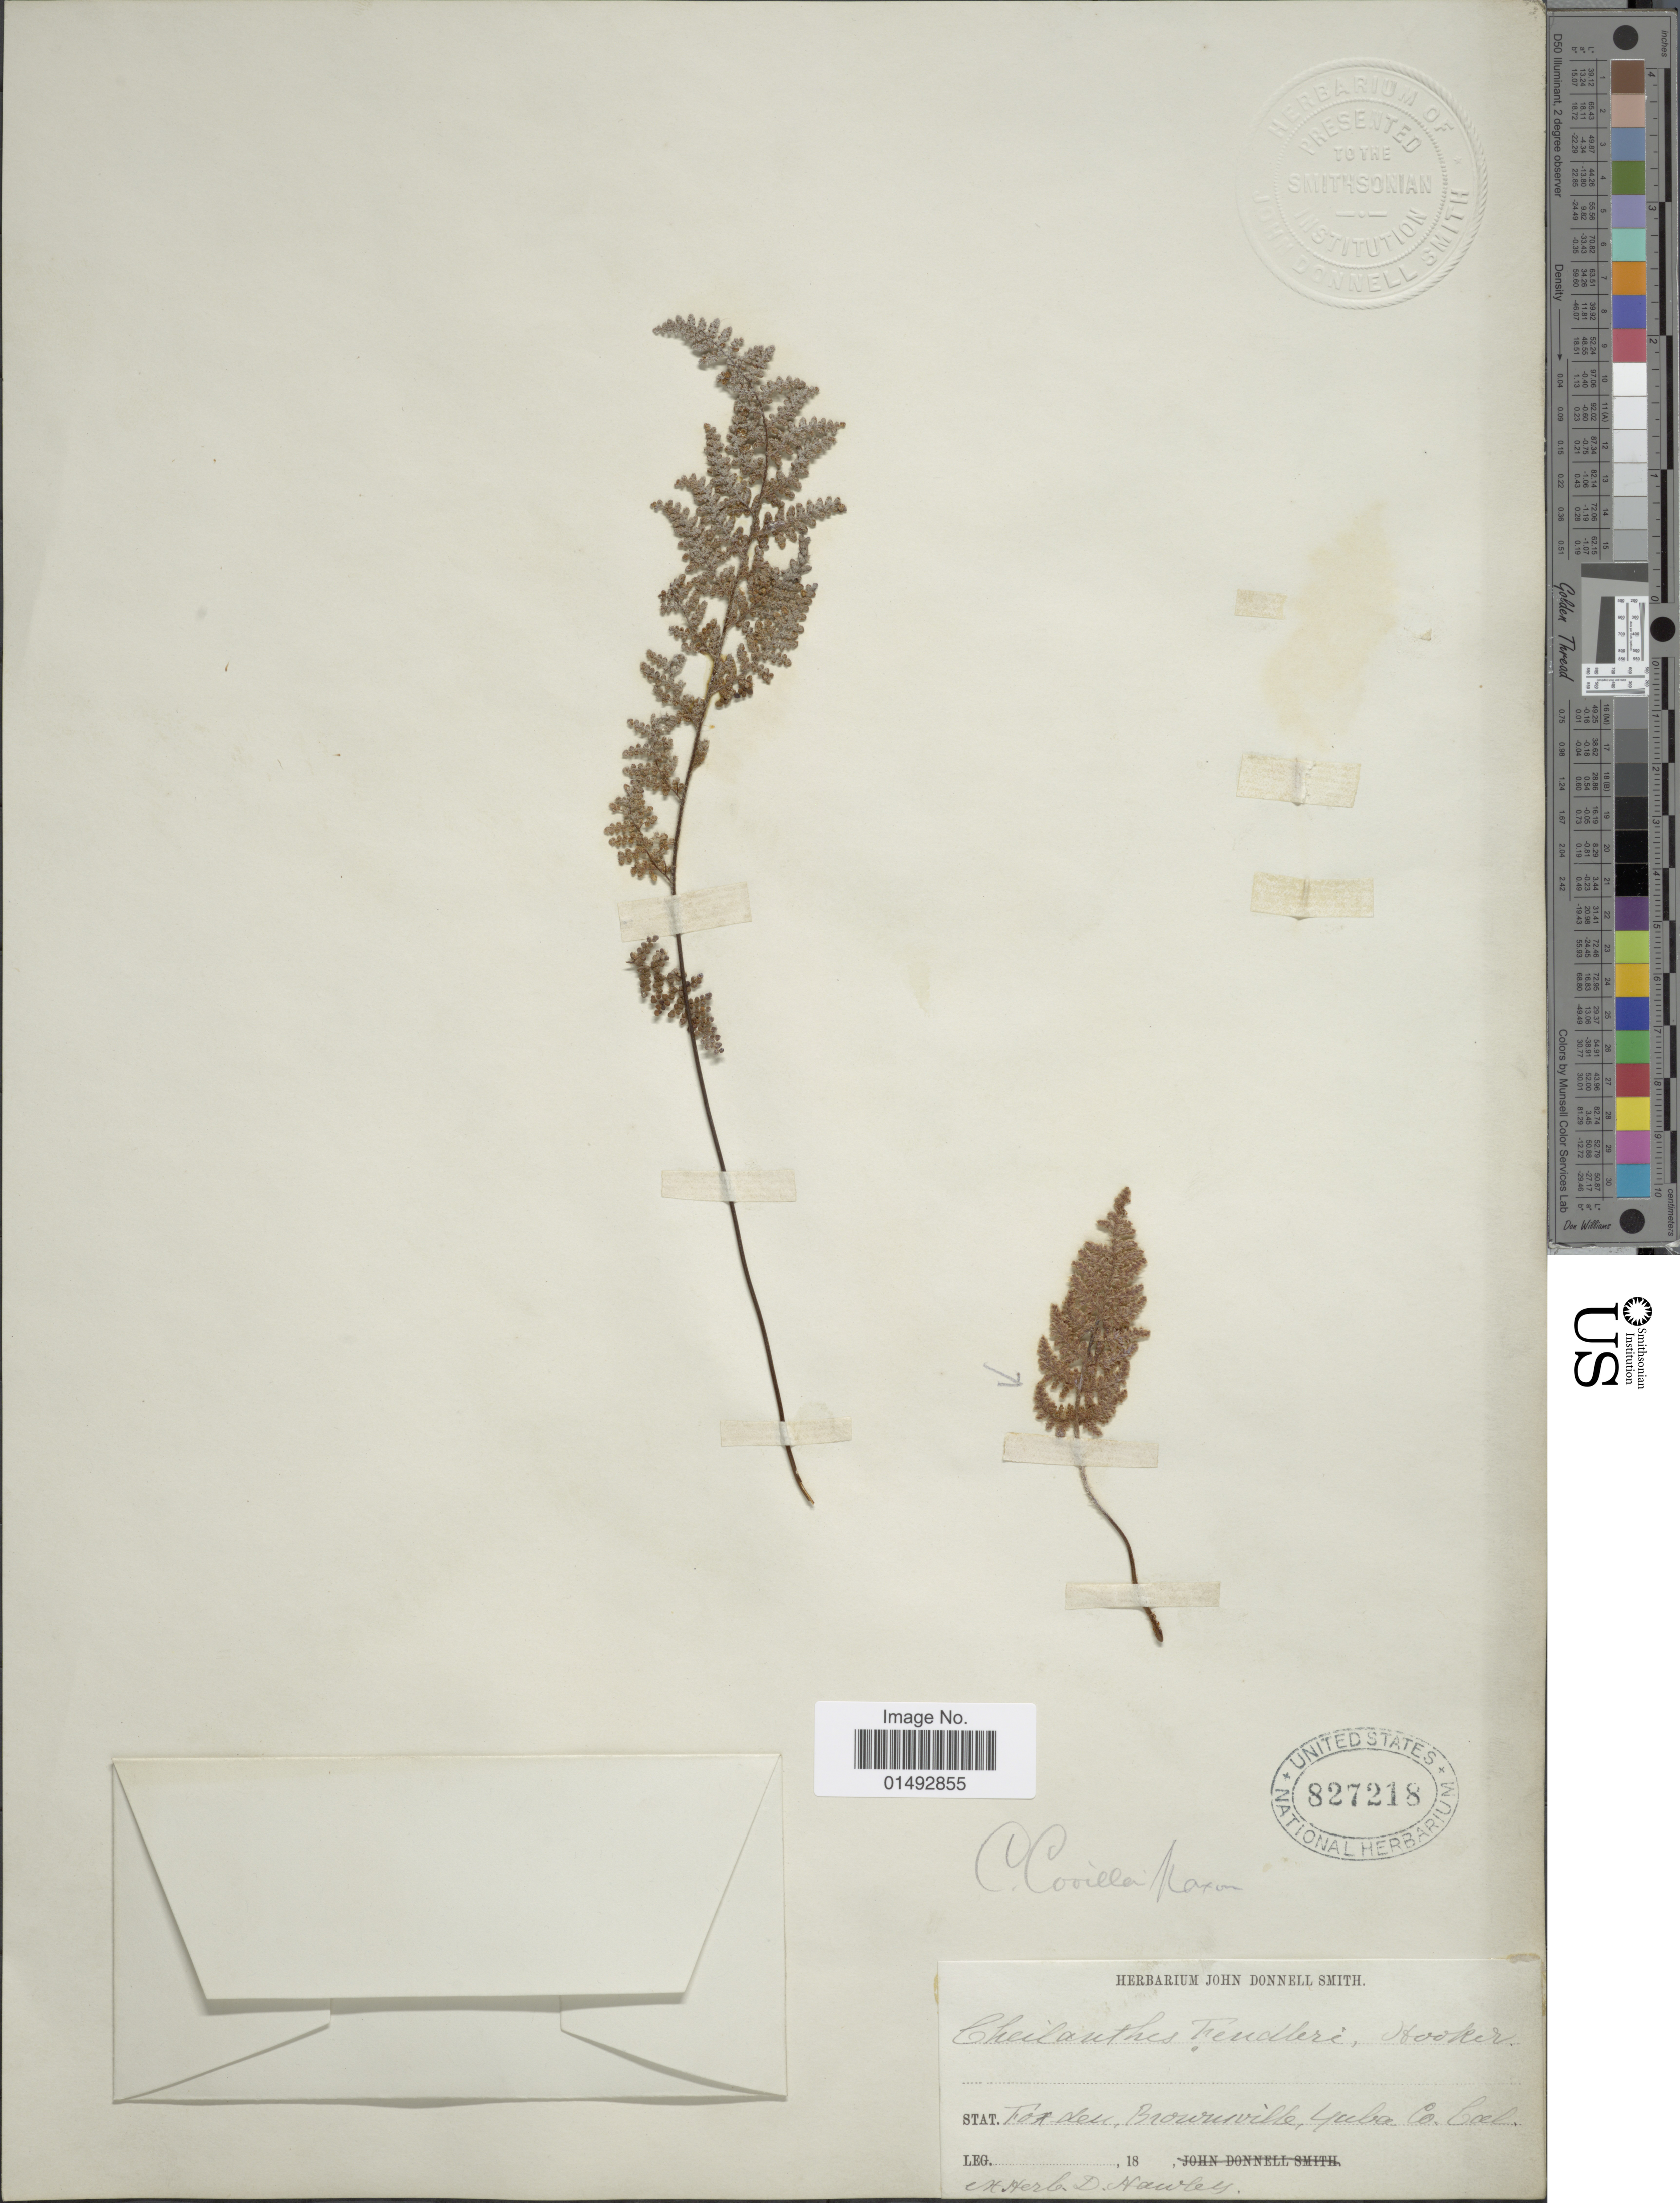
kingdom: Plantae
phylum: Tracheophyta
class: Polypodiopsida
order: Polypodiales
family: Pteridaceae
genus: Myriopteris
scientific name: Myriopteris covillei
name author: (Maxon) Á. Löve & D. Löve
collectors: ex herb. D. Hawley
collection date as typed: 18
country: United States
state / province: California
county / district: Yuba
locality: Fox den, Brownville, Yuba Co.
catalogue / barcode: US 827218